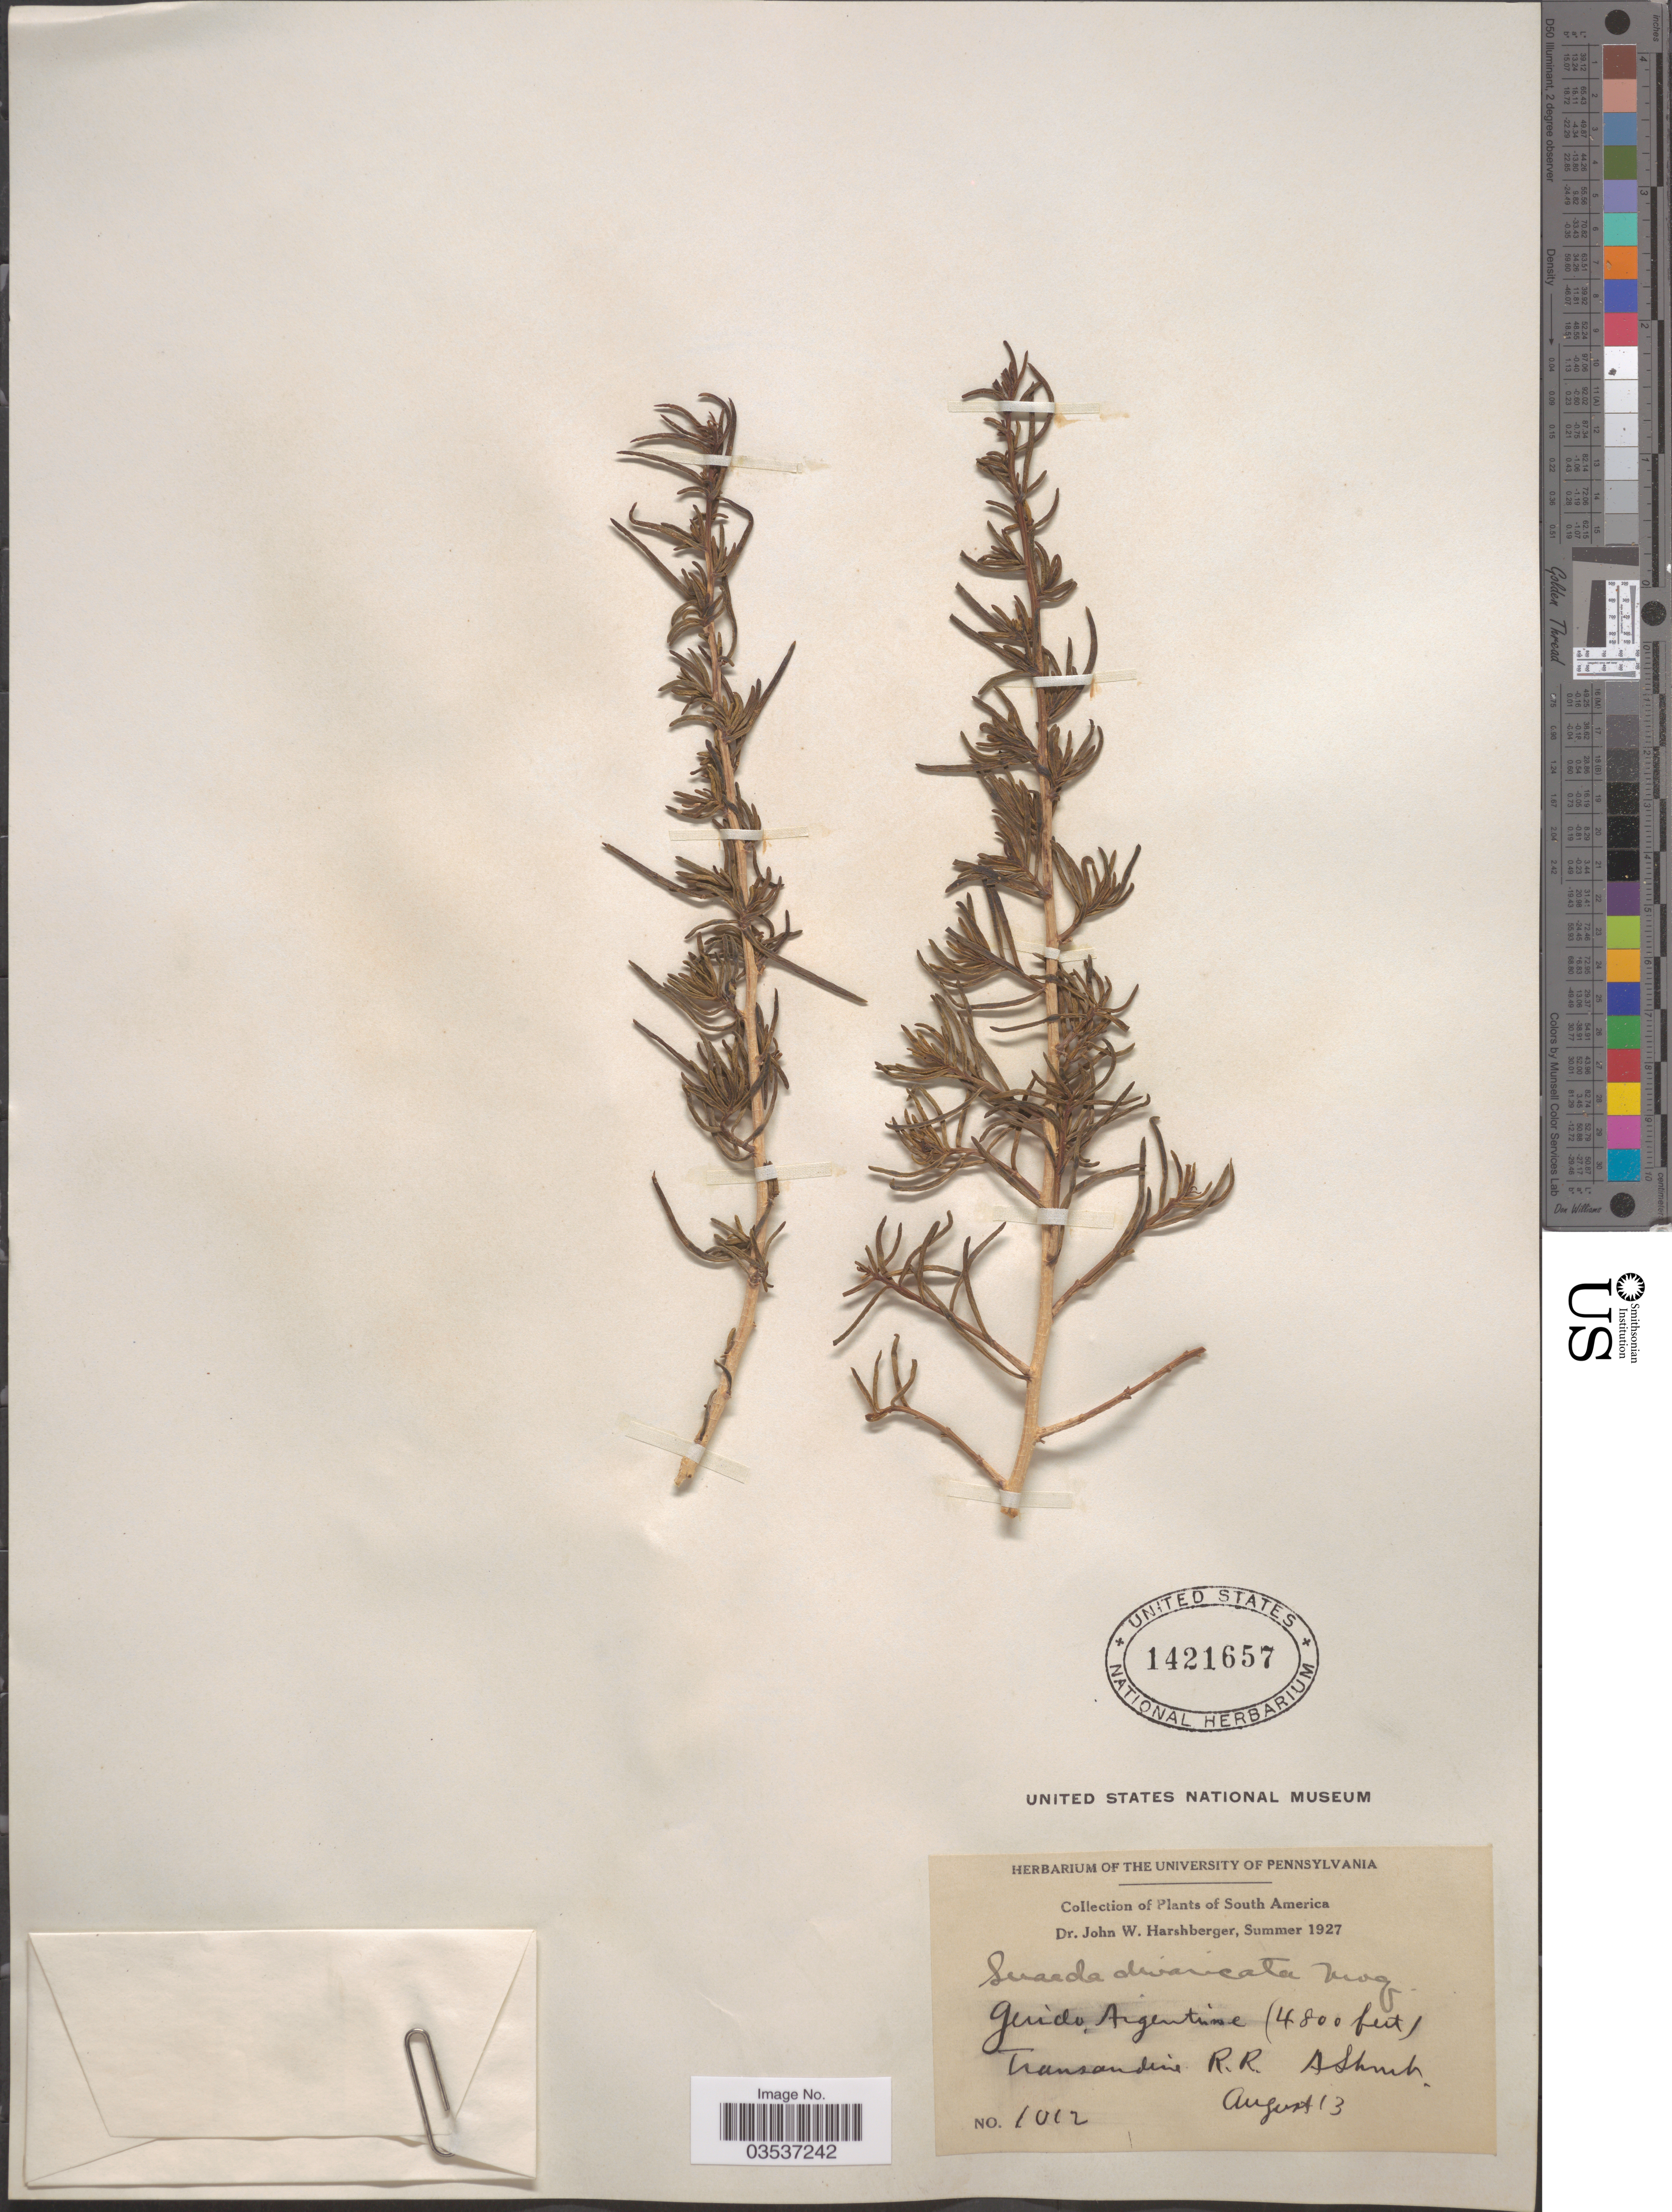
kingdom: Plantae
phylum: Tracheophyta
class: Magnoliopsida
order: Caryophyllales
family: Amaranthaceae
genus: Suaeda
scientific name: Suaeda divaricata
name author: Moq.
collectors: J. W. Harshberger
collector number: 1012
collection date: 1927-08-13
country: Argentina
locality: Gerido. Transandine R. R.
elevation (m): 1463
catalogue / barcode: US 1421657